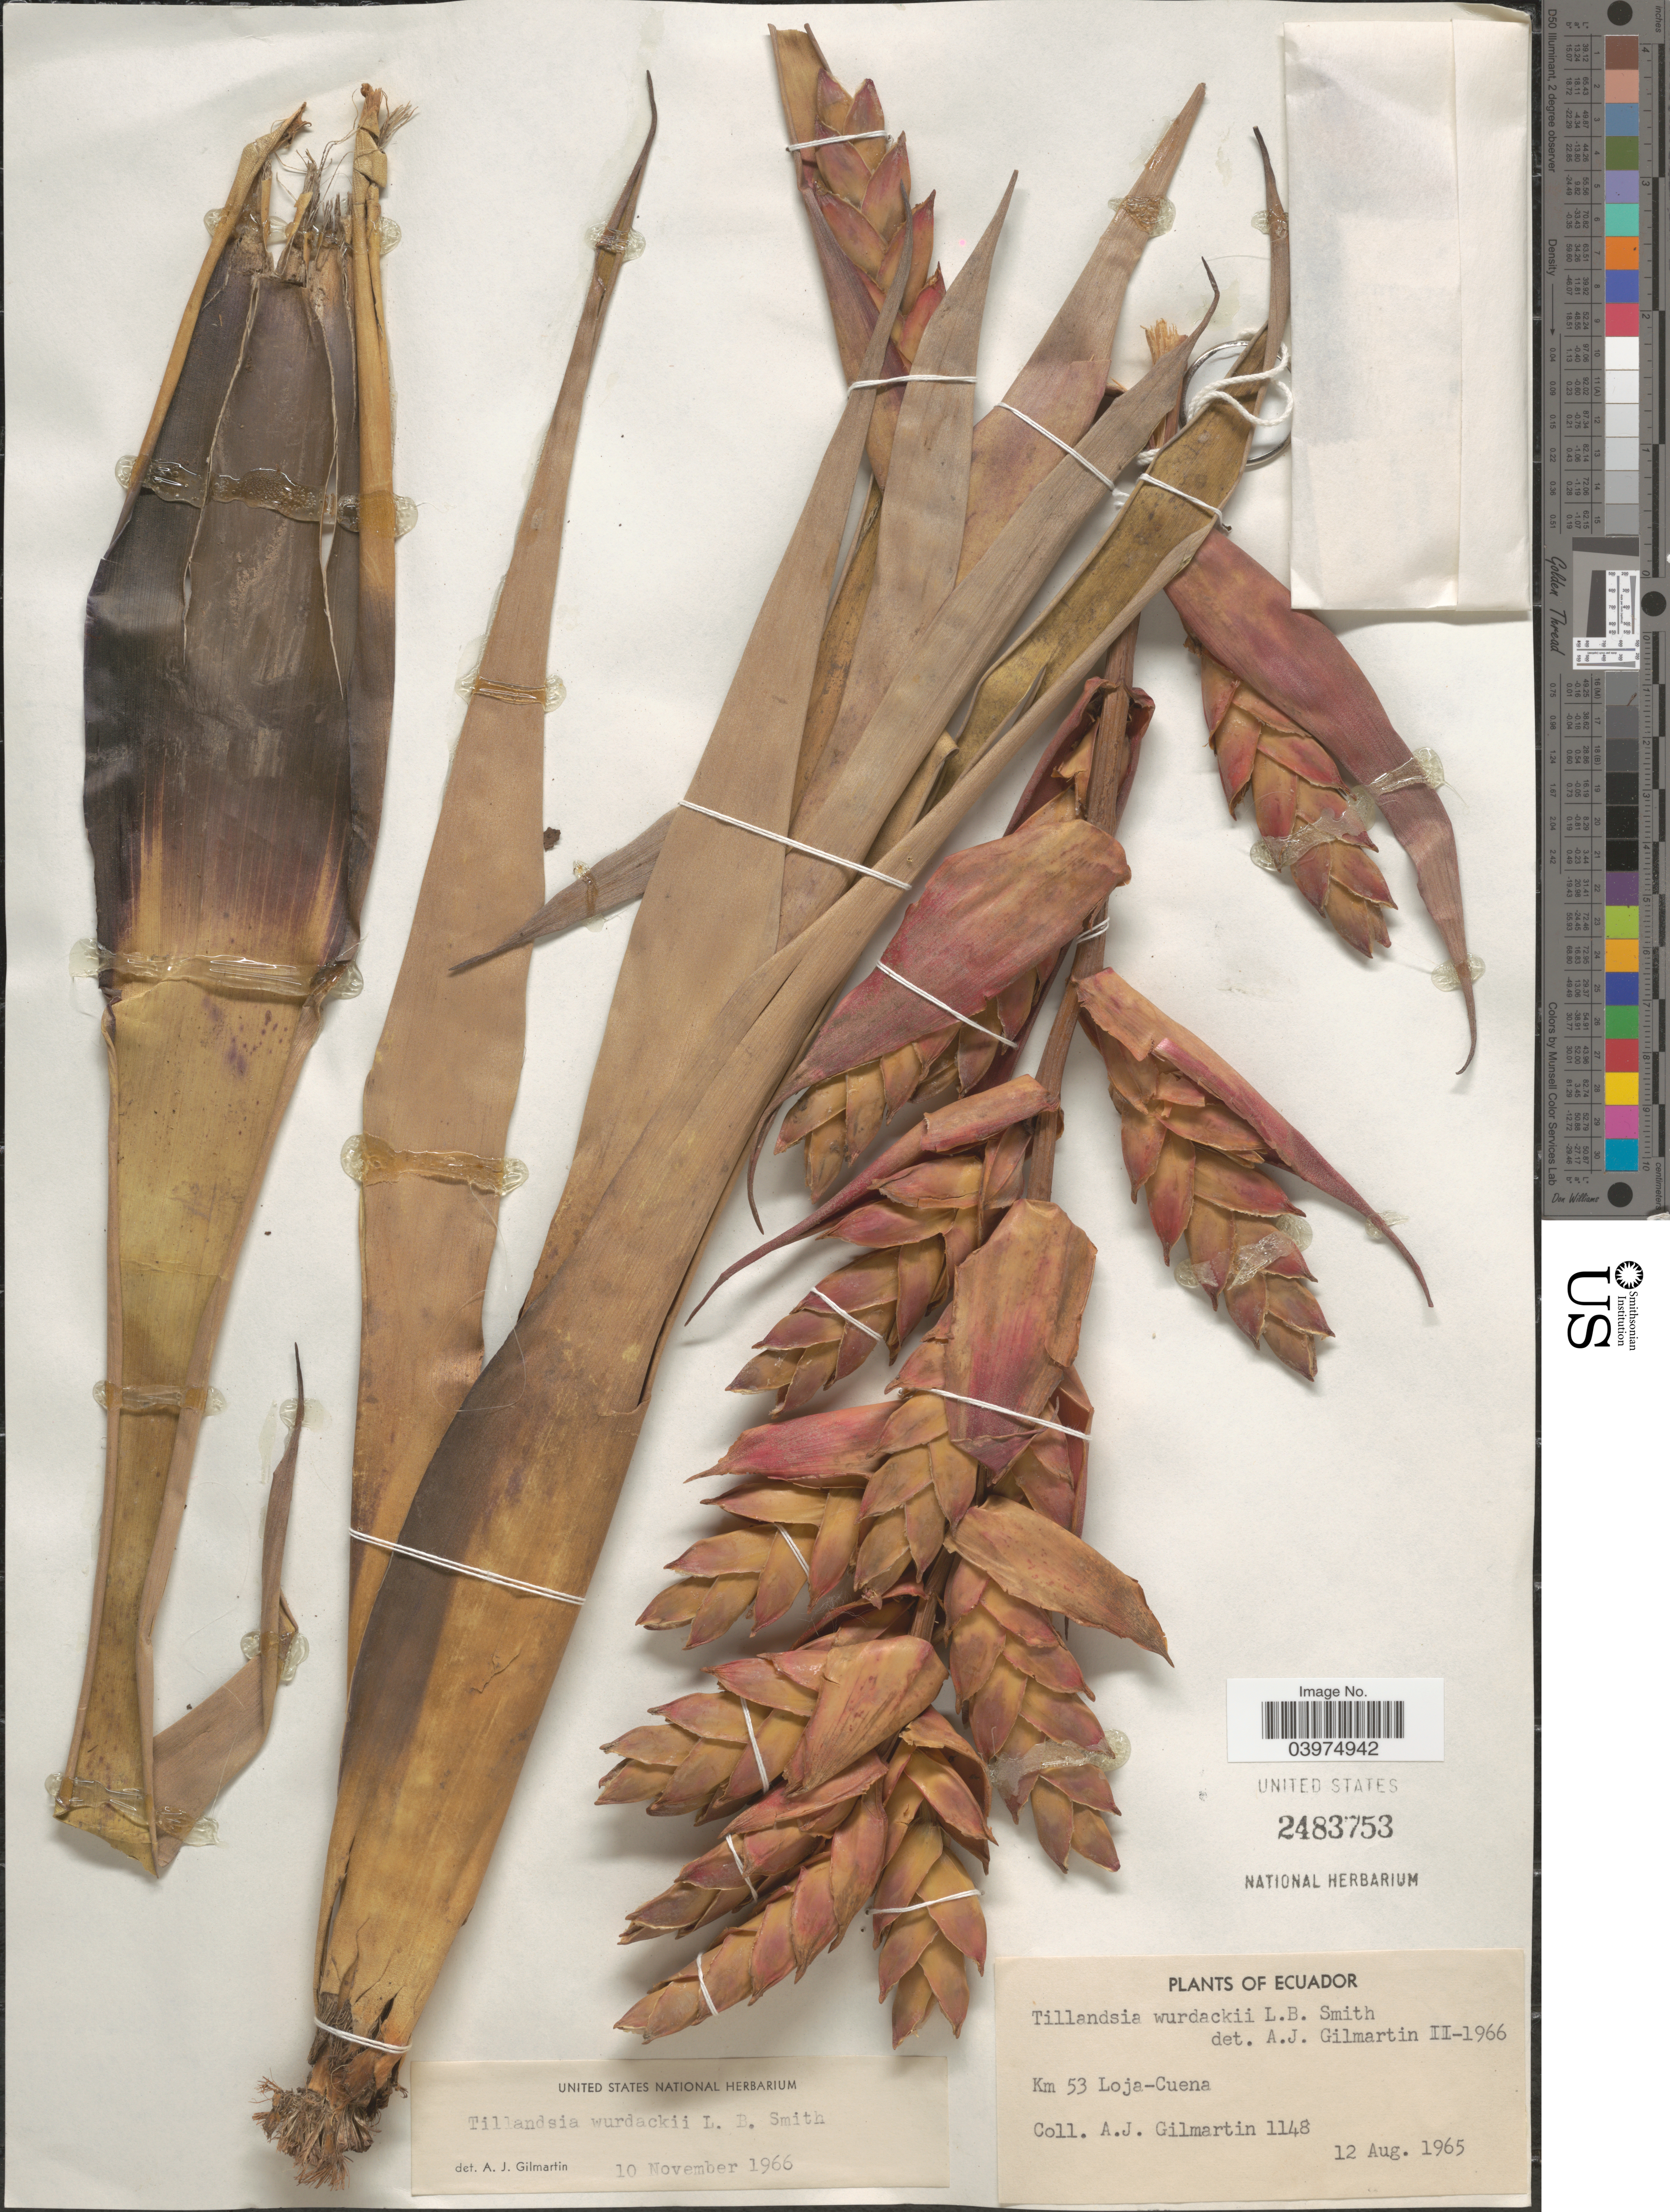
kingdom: Plantae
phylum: Tracheophyta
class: Liliopsida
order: Poales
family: Bromeliaceae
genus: Tillandsia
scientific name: Tillandsia wurdackii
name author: L.B. Sm.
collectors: A. J. Gilmartin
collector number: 1148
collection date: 1965-08-12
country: Ecuador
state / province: Loja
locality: Km 53 Loja-Cuena.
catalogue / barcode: US 2483753